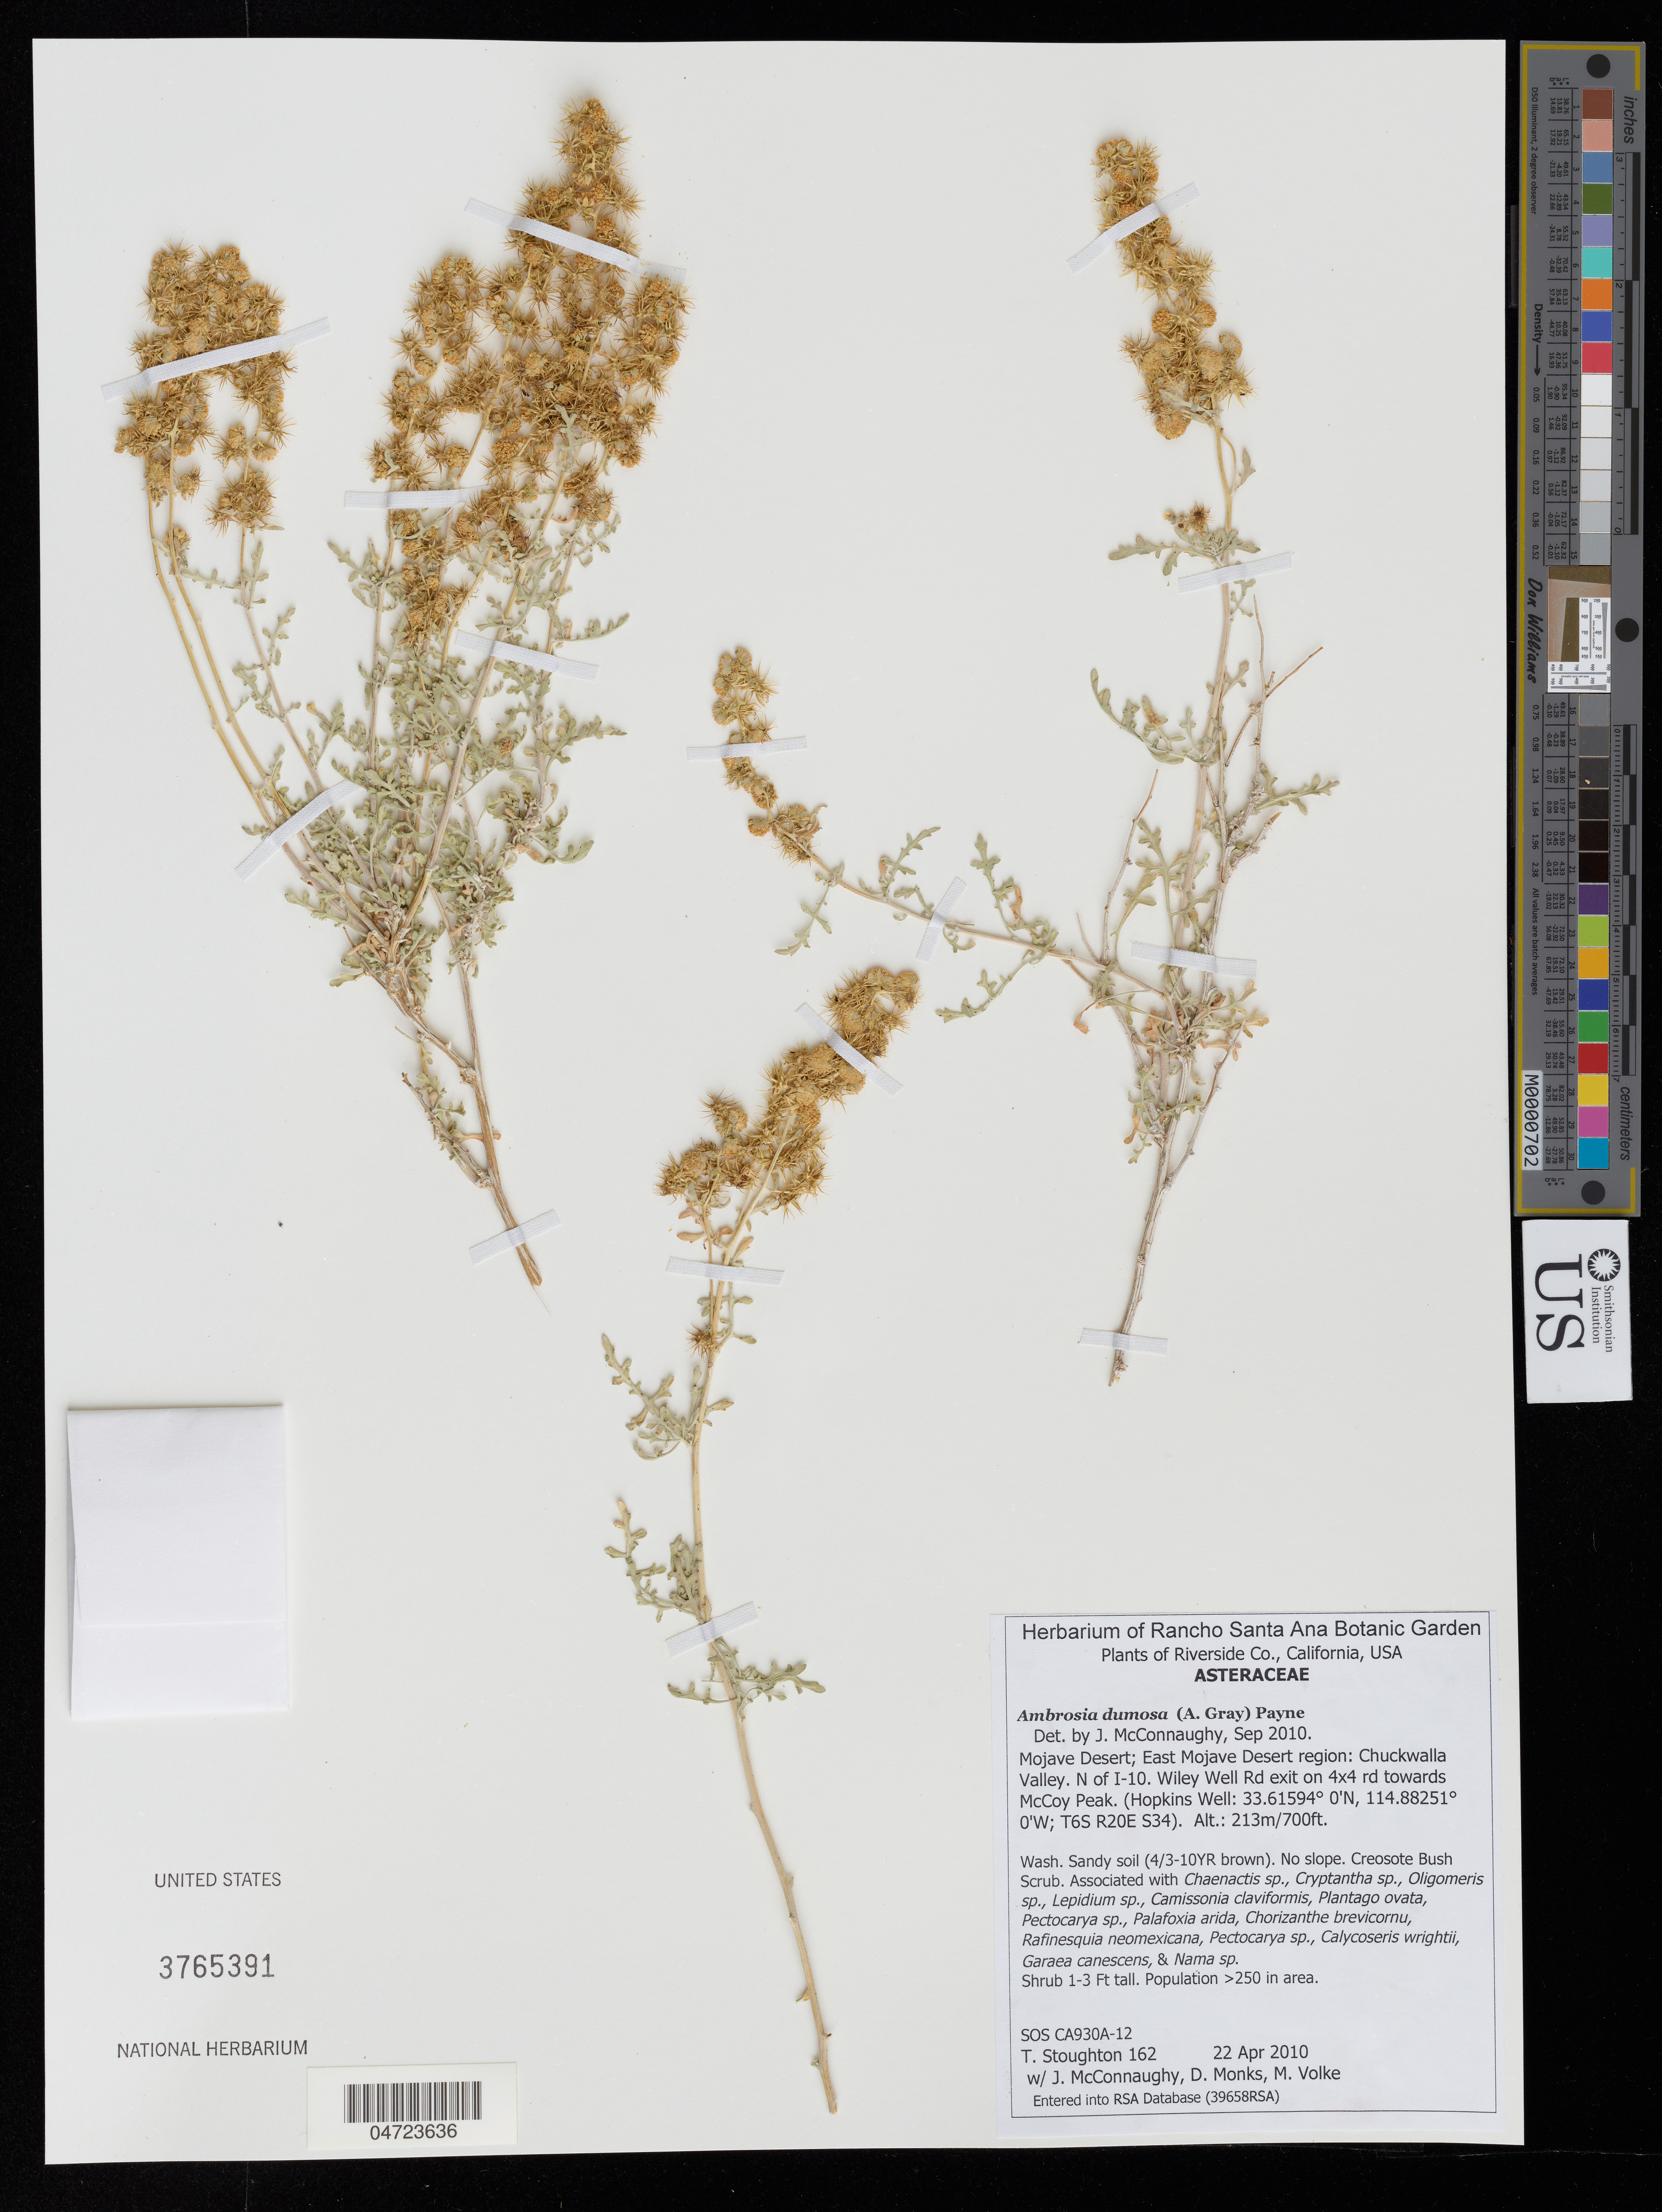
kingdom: Plantae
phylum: Tracheophyta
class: Magnoliopsida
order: Asterales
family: Asteraceae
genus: Ambrosia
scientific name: Ambrosia dumosa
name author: (A. Gray) W.W.Payne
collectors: T. Stoughton, J. McConnaughy, D. Monks & M. Volke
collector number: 162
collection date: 2010-04-22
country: United States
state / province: California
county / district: Riverside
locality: Riverside Co. Mojave Desert; East Mojave Desert region: Chuckwalla Valley. N of I-10. Wiley Well Rd exit on 4x4 rd towards McCoy Peak. (Hopkins Well: T6S R20E S34).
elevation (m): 213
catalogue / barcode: US 3765391